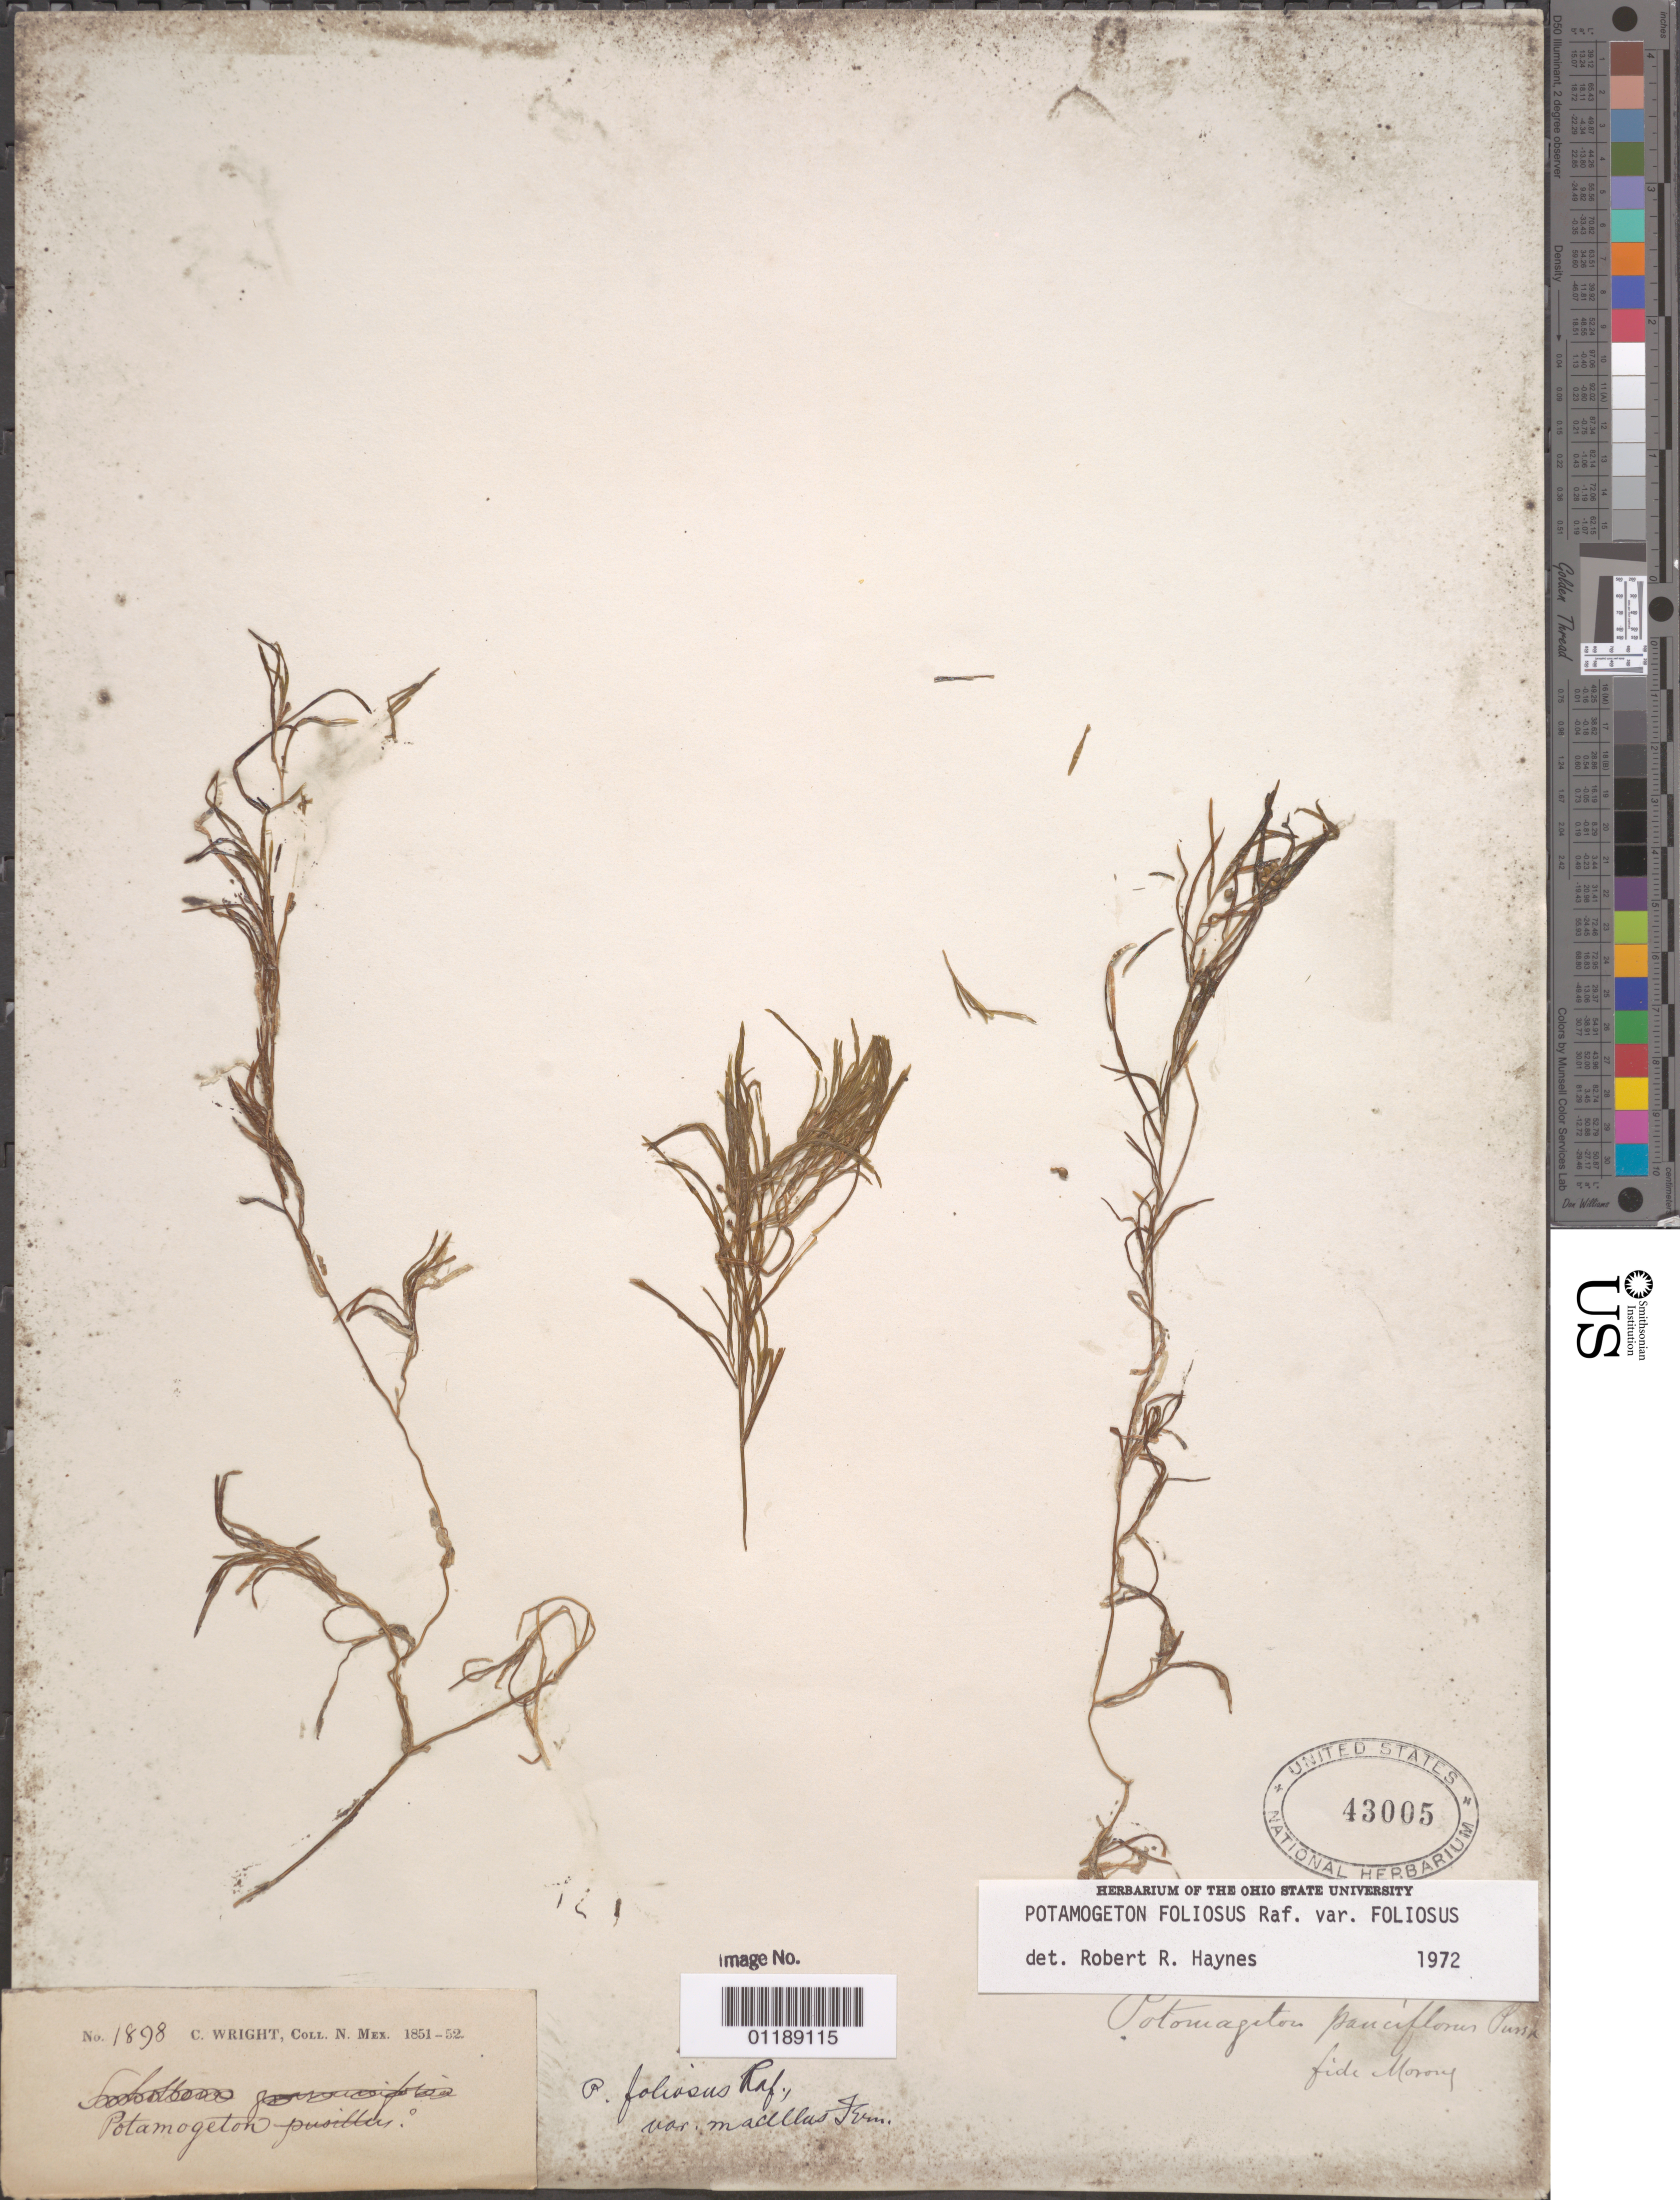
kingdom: Plantae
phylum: Tracheophyta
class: Liliopsida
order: Alismatales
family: Potamogetonaceae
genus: Potamogeton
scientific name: Potamogeton foliosus subsp. foliosus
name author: Raf.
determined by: Haynes, R. R.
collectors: C. Wright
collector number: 1898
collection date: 1851/1852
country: United States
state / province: New Mexico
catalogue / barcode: US 43005